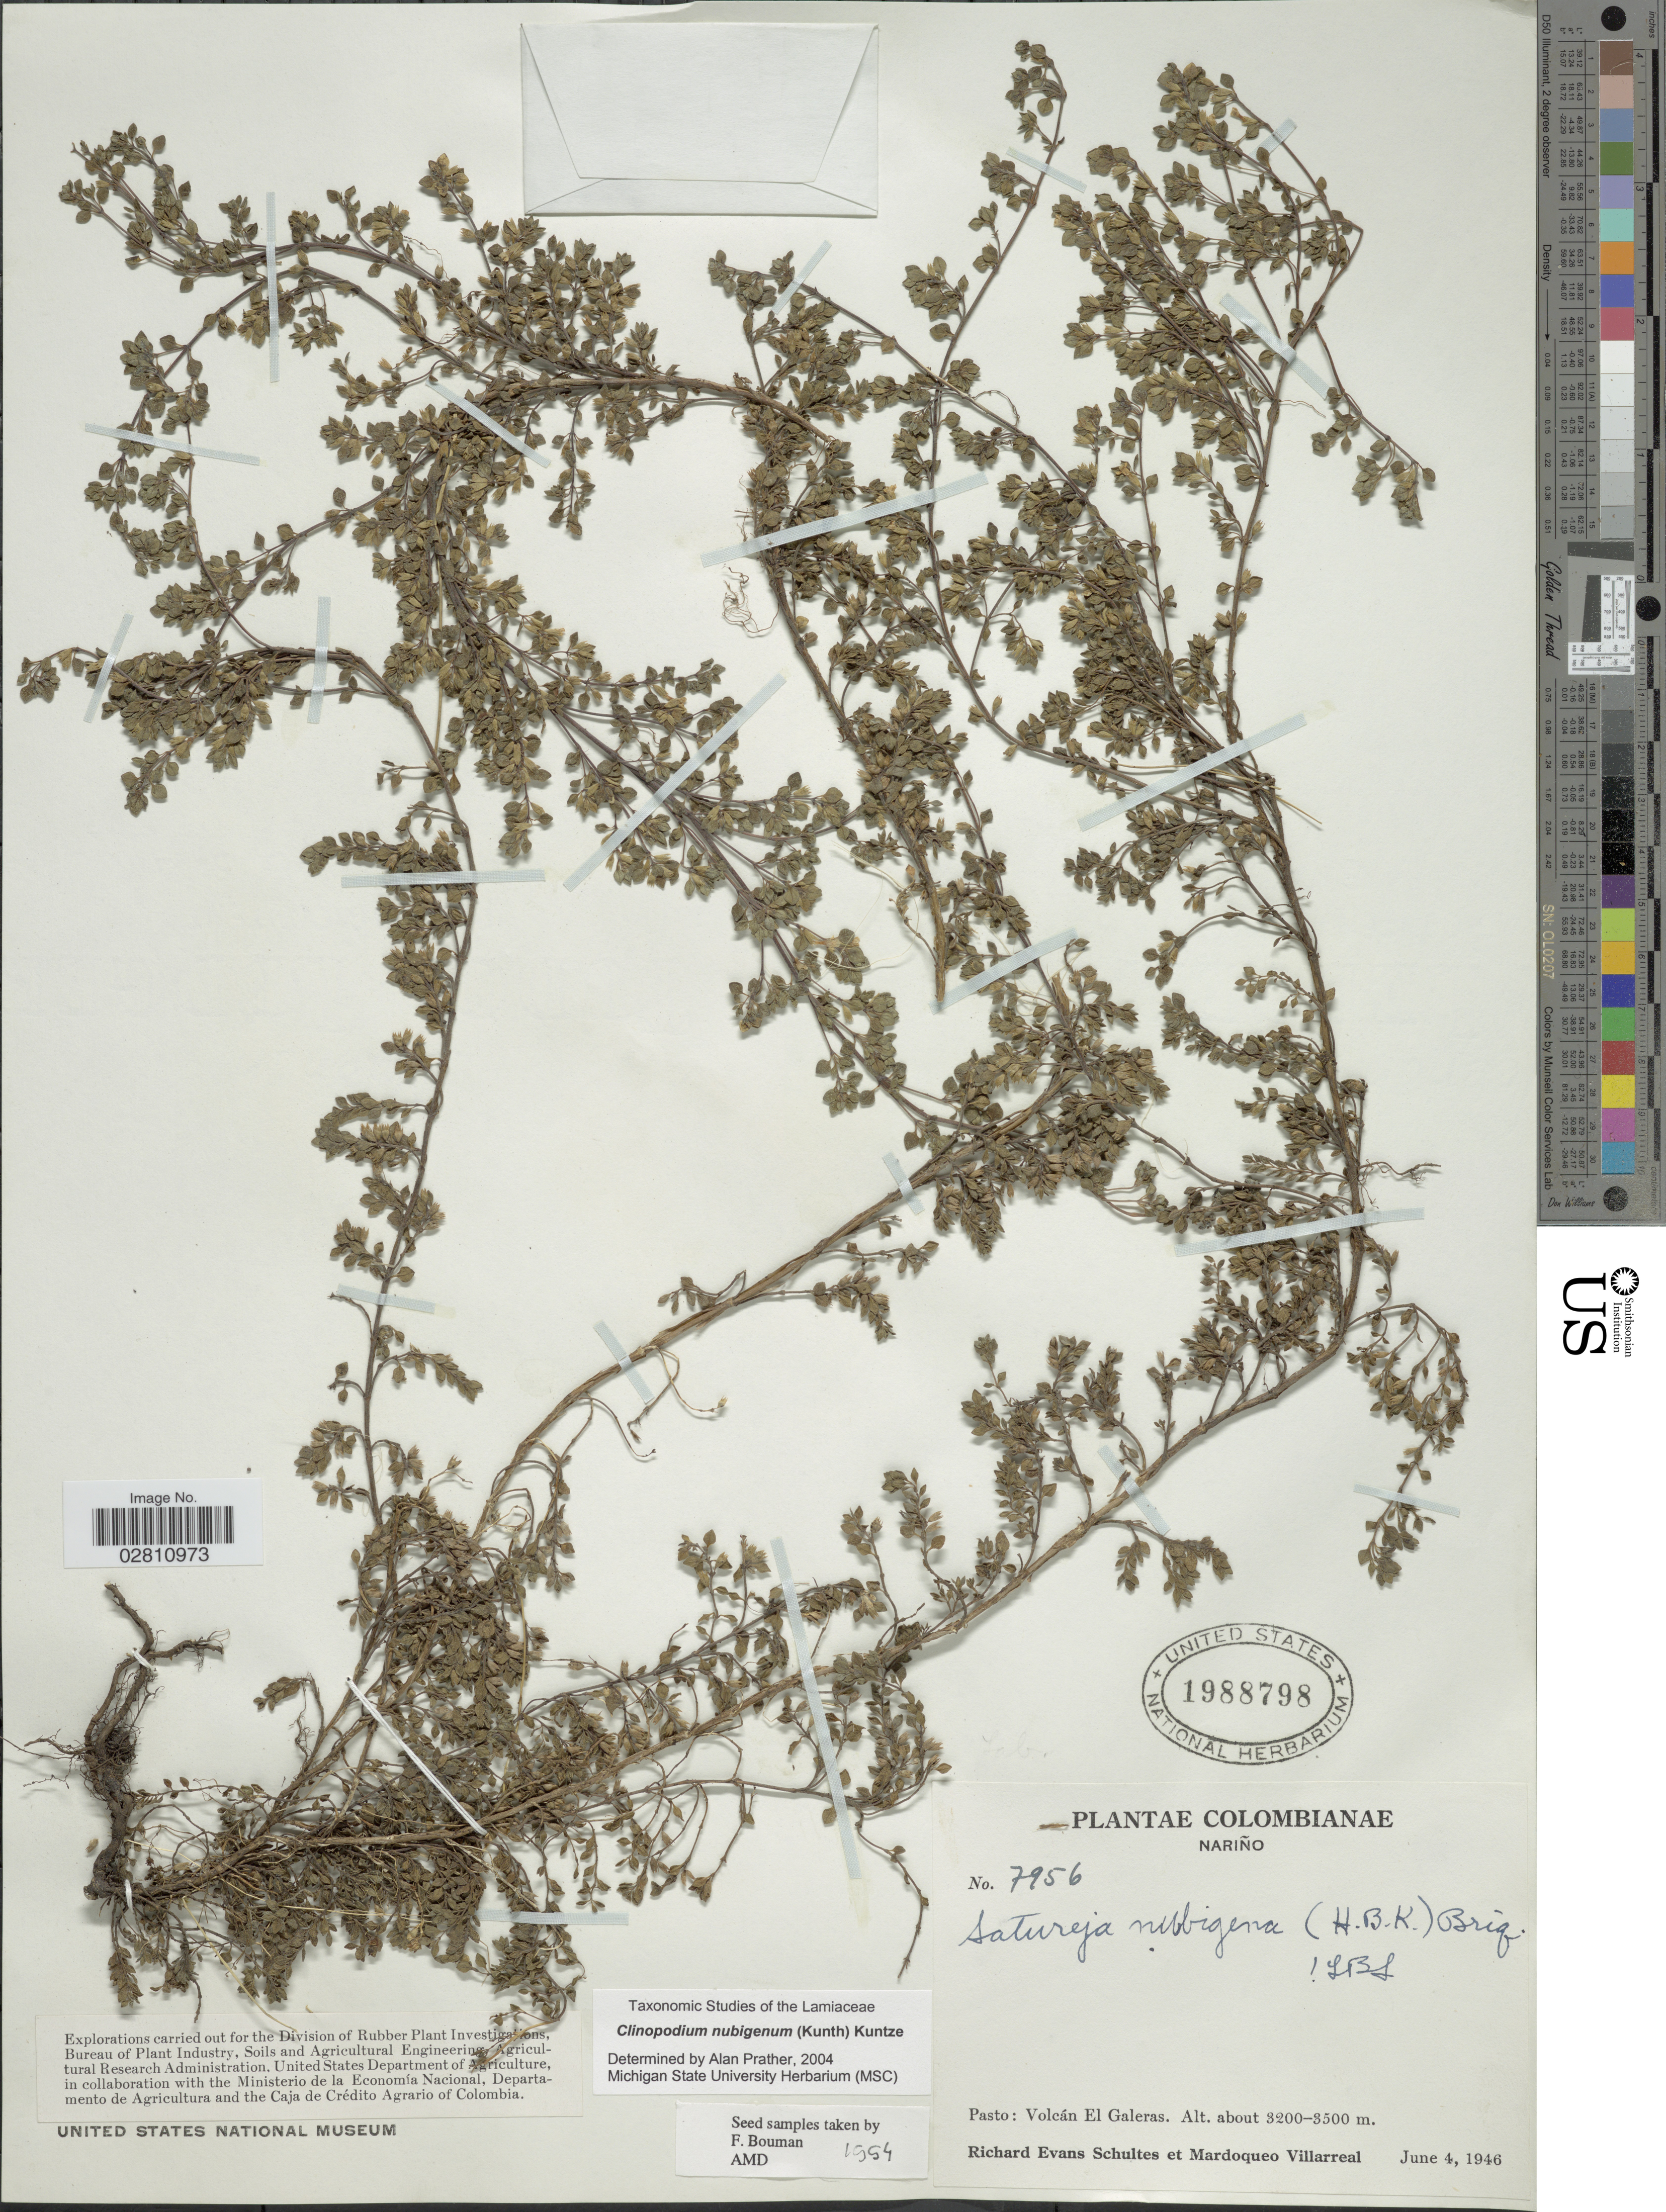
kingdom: Plantae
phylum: Tracheophyta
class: Magnoliopsida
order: Lamiales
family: Lamiaceae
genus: Clinopodium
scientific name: Clinopodium nubigenum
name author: (Kunth) Kuntze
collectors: R. E. Schultes & M. Villarreal V.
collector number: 7956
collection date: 1946-06-04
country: Colombia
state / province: Nariño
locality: Pasto: Volcán El Galeras.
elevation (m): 3200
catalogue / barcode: US 1988798